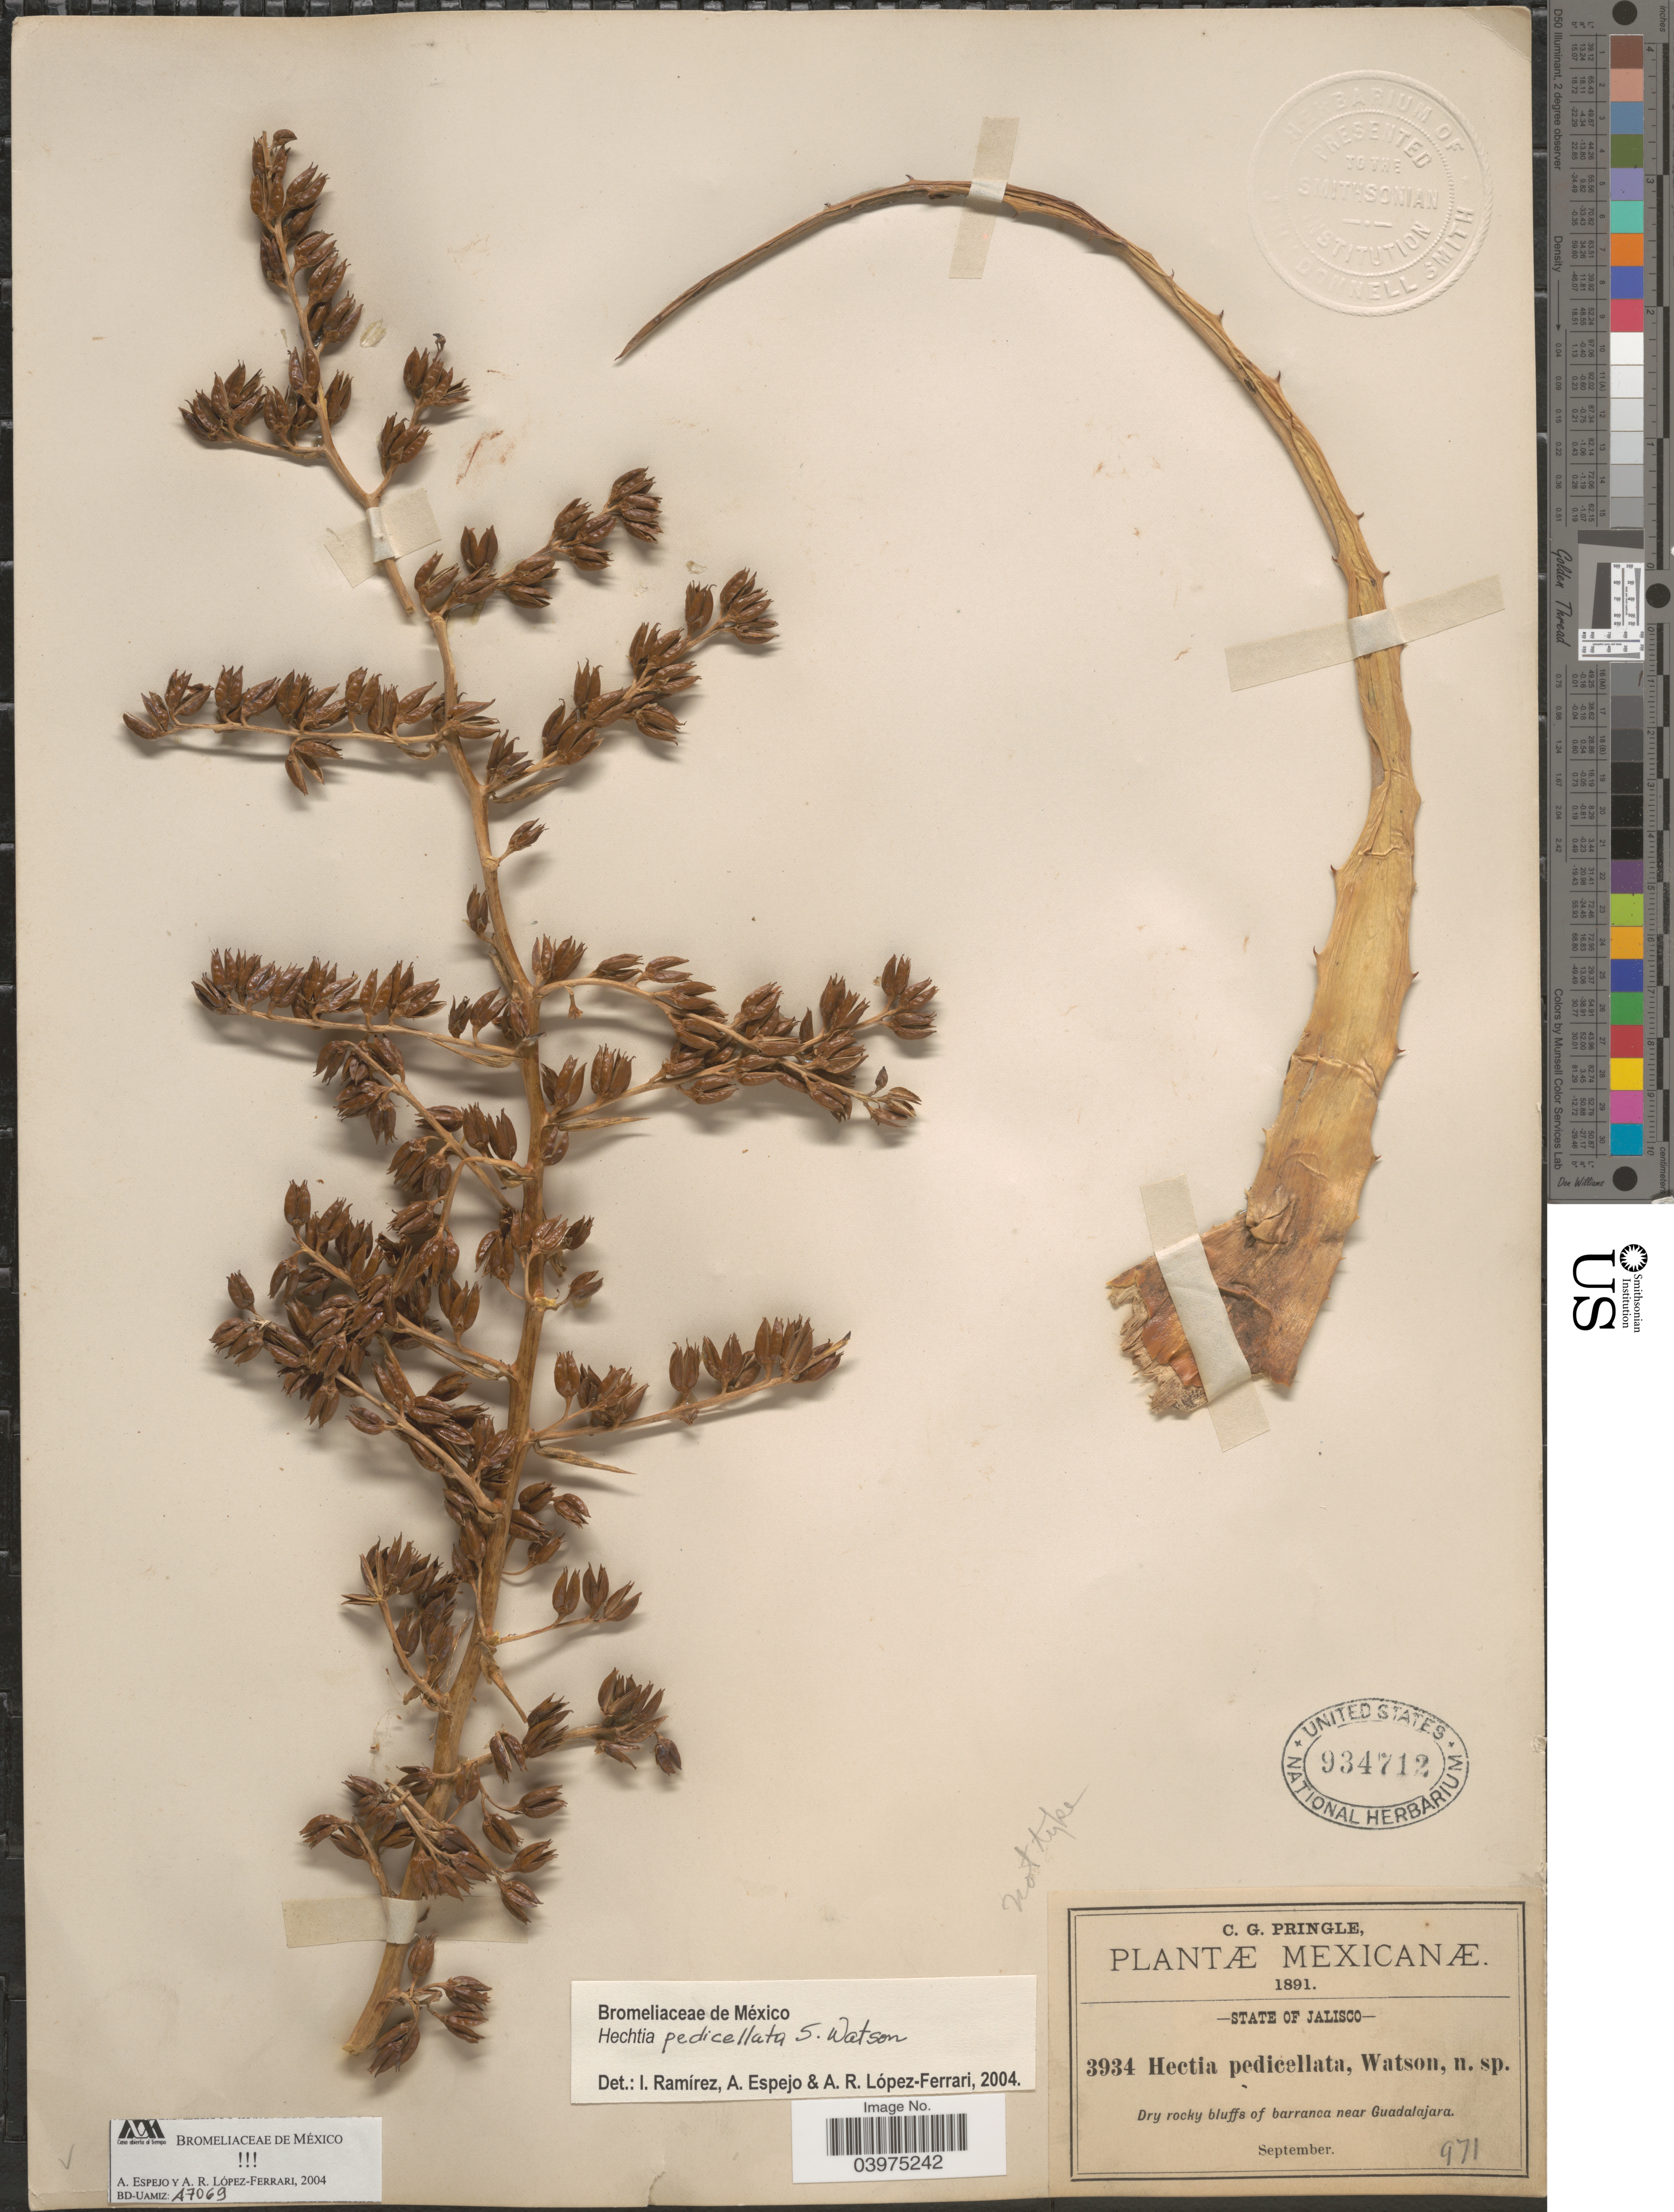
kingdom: Plantae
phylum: Tracheophyta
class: Liliopsida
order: Poales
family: Bromeliaceae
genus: Hechtia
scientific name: Hechtia pedicellata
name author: S. Watson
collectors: C. G. Pringle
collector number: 3934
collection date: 1891-09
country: Mexico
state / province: Jalisco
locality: Dry rocky bluffs of barranca near Guadalajara.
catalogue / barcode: US 934712